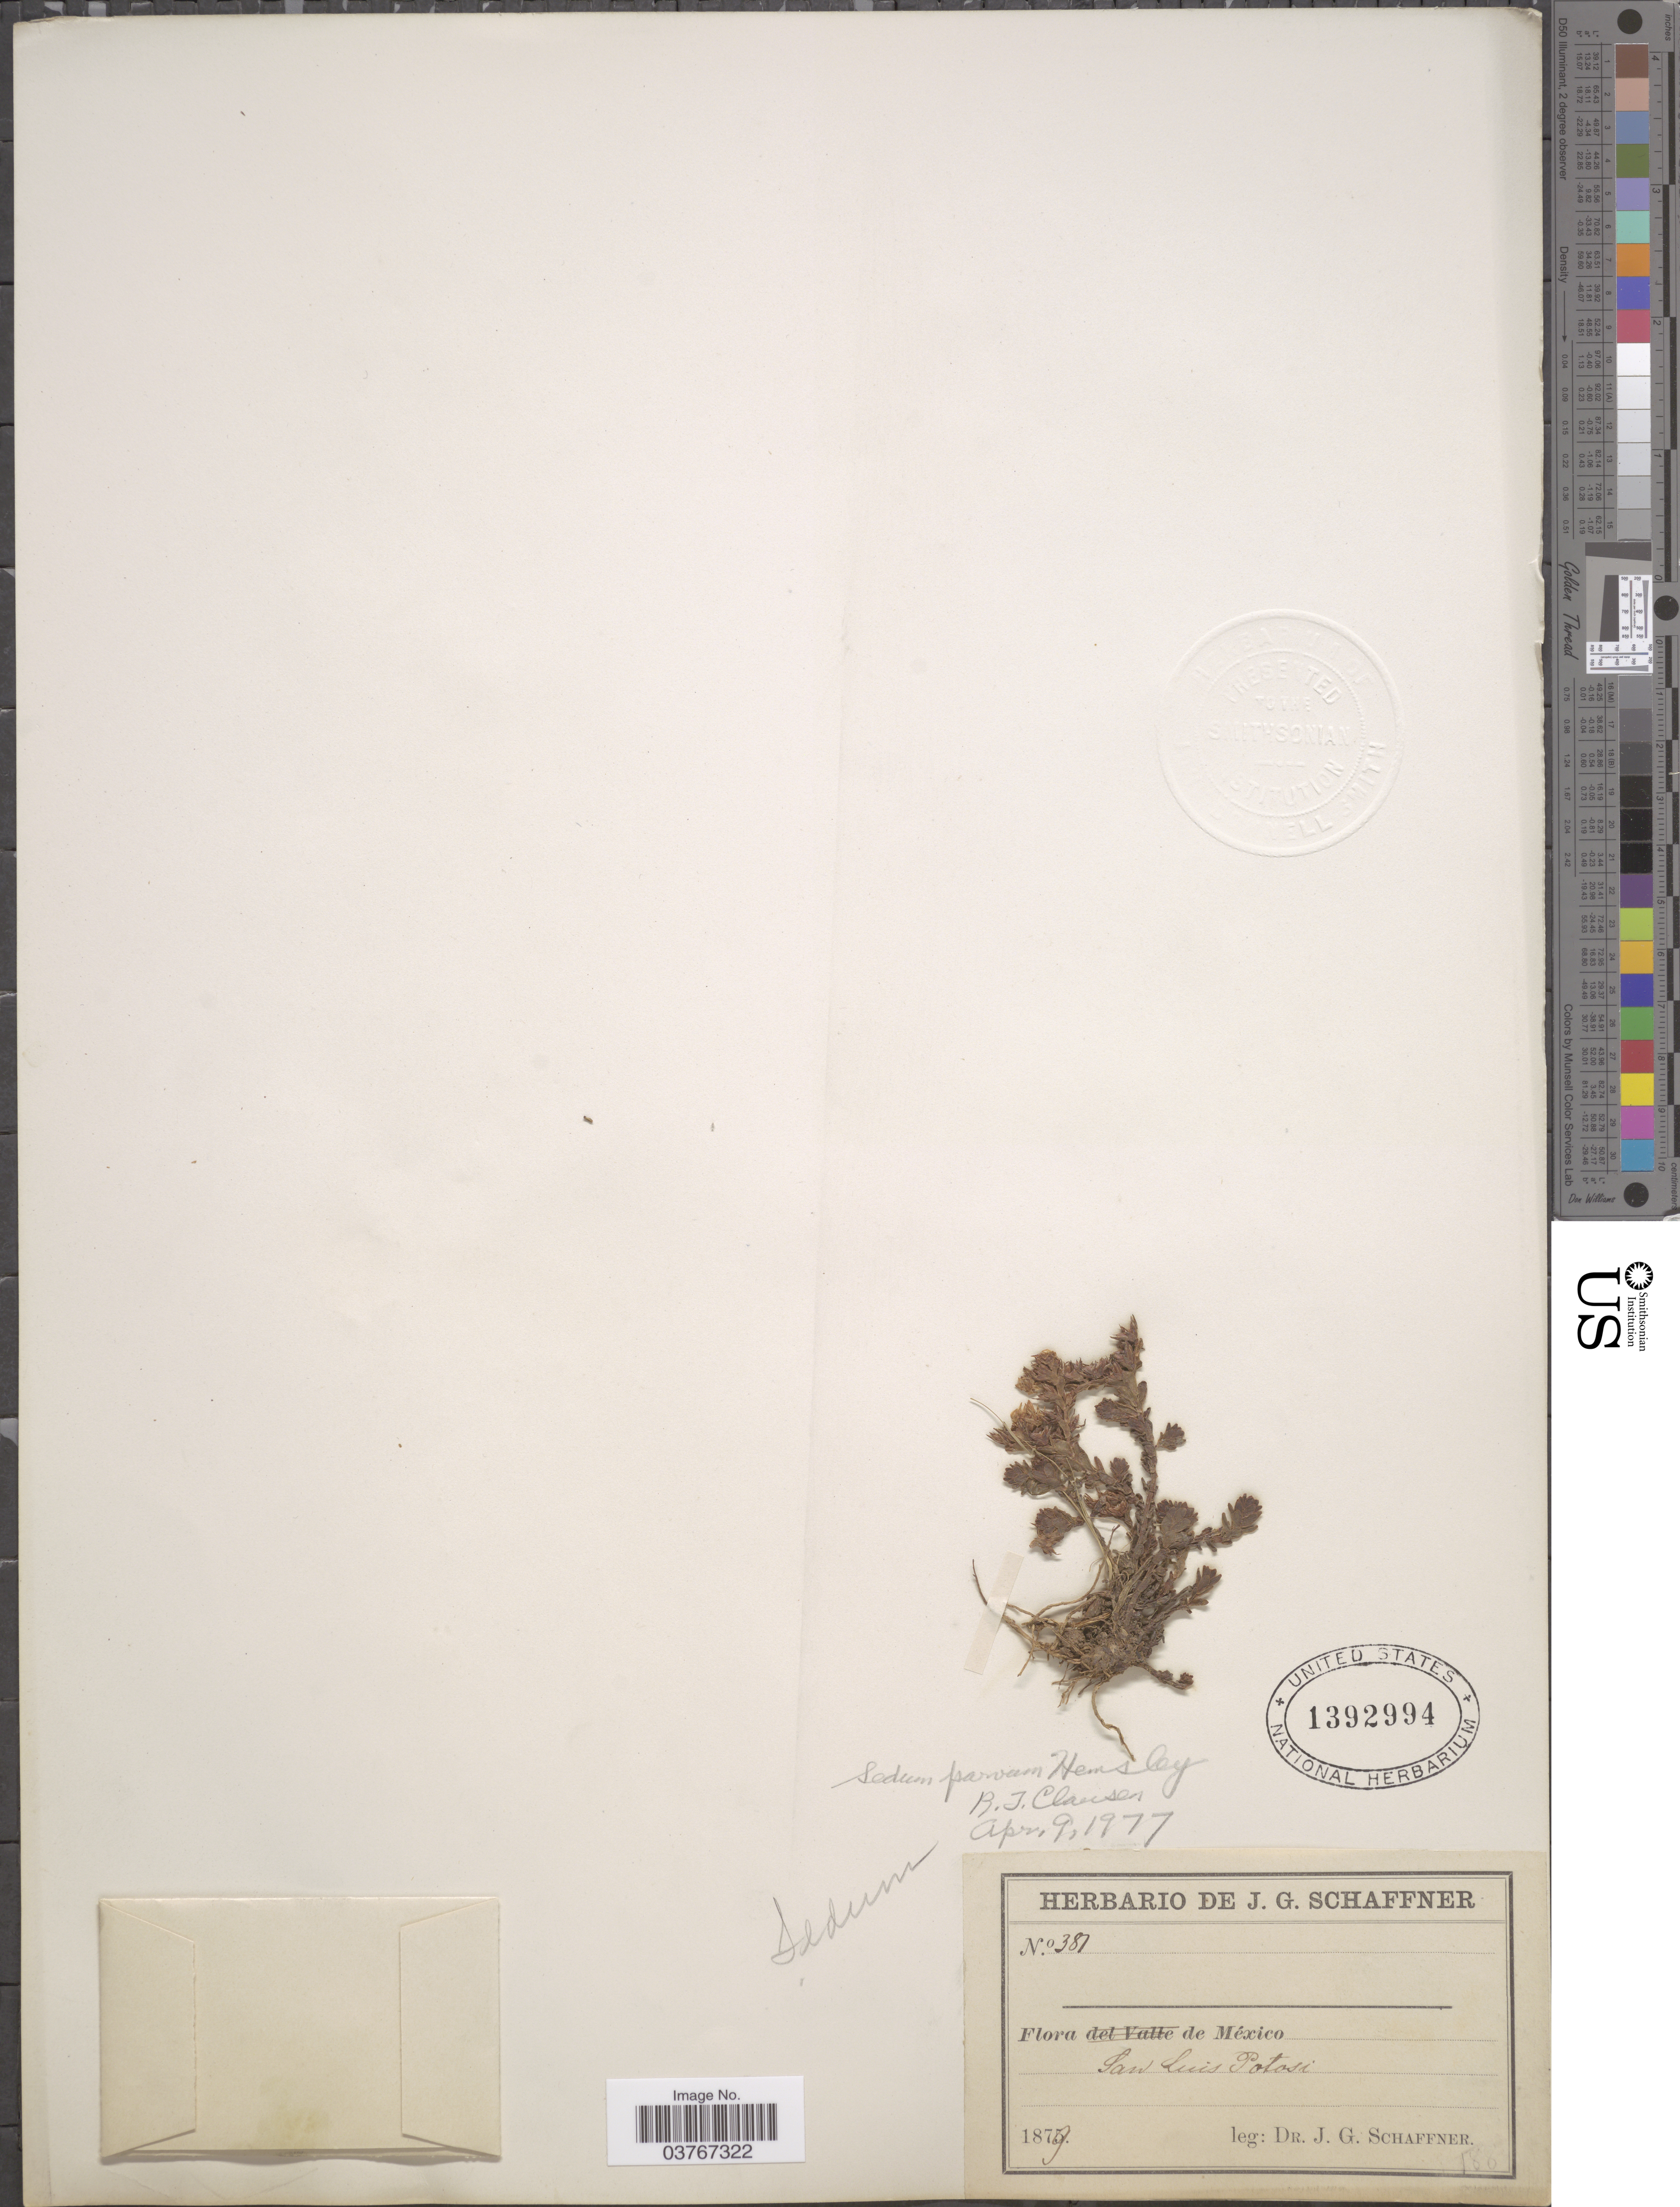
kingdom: Plantae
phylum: Tracheophyta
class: Magnoliopsida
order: Saxifragales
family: Crassulaceae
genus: Sedum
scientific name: Sedum parvum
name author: Hemsl.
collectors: J. G. Schaffner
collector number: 387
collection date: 1879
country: Mexico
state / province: San Luis Potosí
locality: San Luis Potosi.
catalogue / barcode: US 1392994